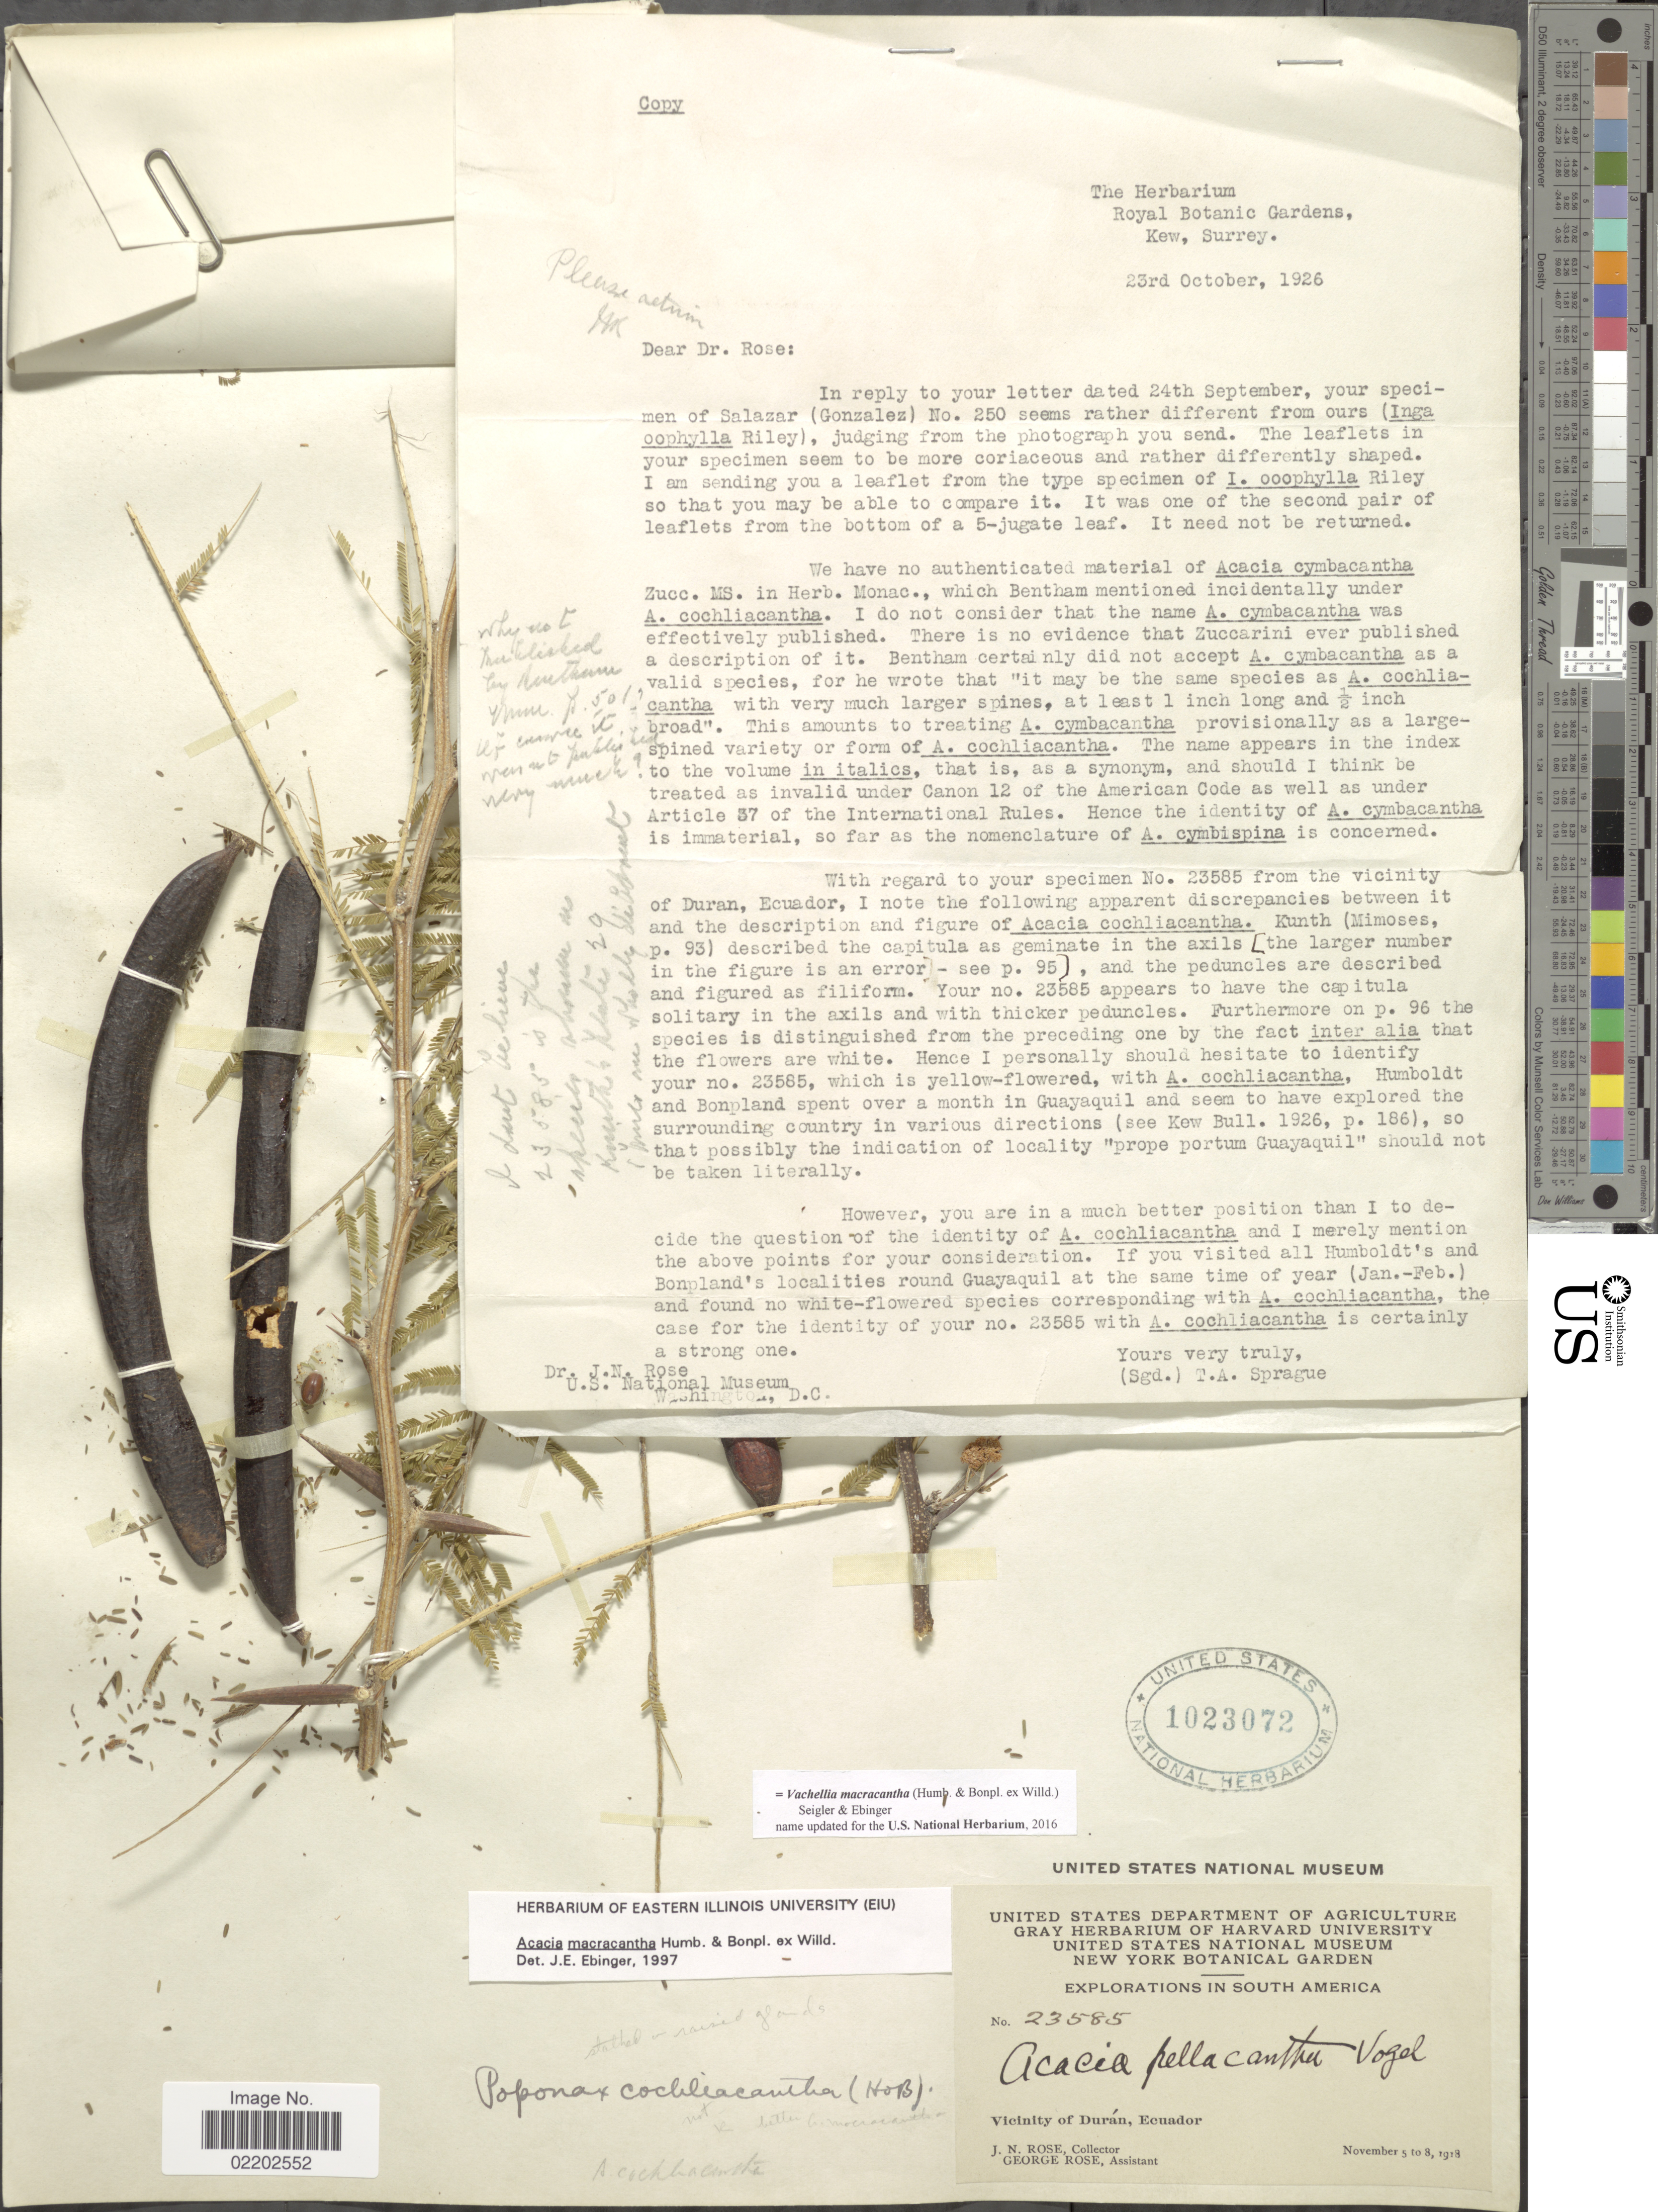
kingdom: Plantae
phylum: Tracheophyta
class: Magnoliopsida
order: Fabales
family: Fabaceae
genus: Vachellia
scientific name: Vachellia macracantha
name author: (Humb. & Bonpl. ex Willd.) Seigler & Ebinger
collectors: J. N. Rose & G. Rose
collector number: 23585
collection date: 1918-11-05/1918-11-08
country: Ecuador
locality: Vicinity of Dúran, South America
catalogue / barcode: US 1023072